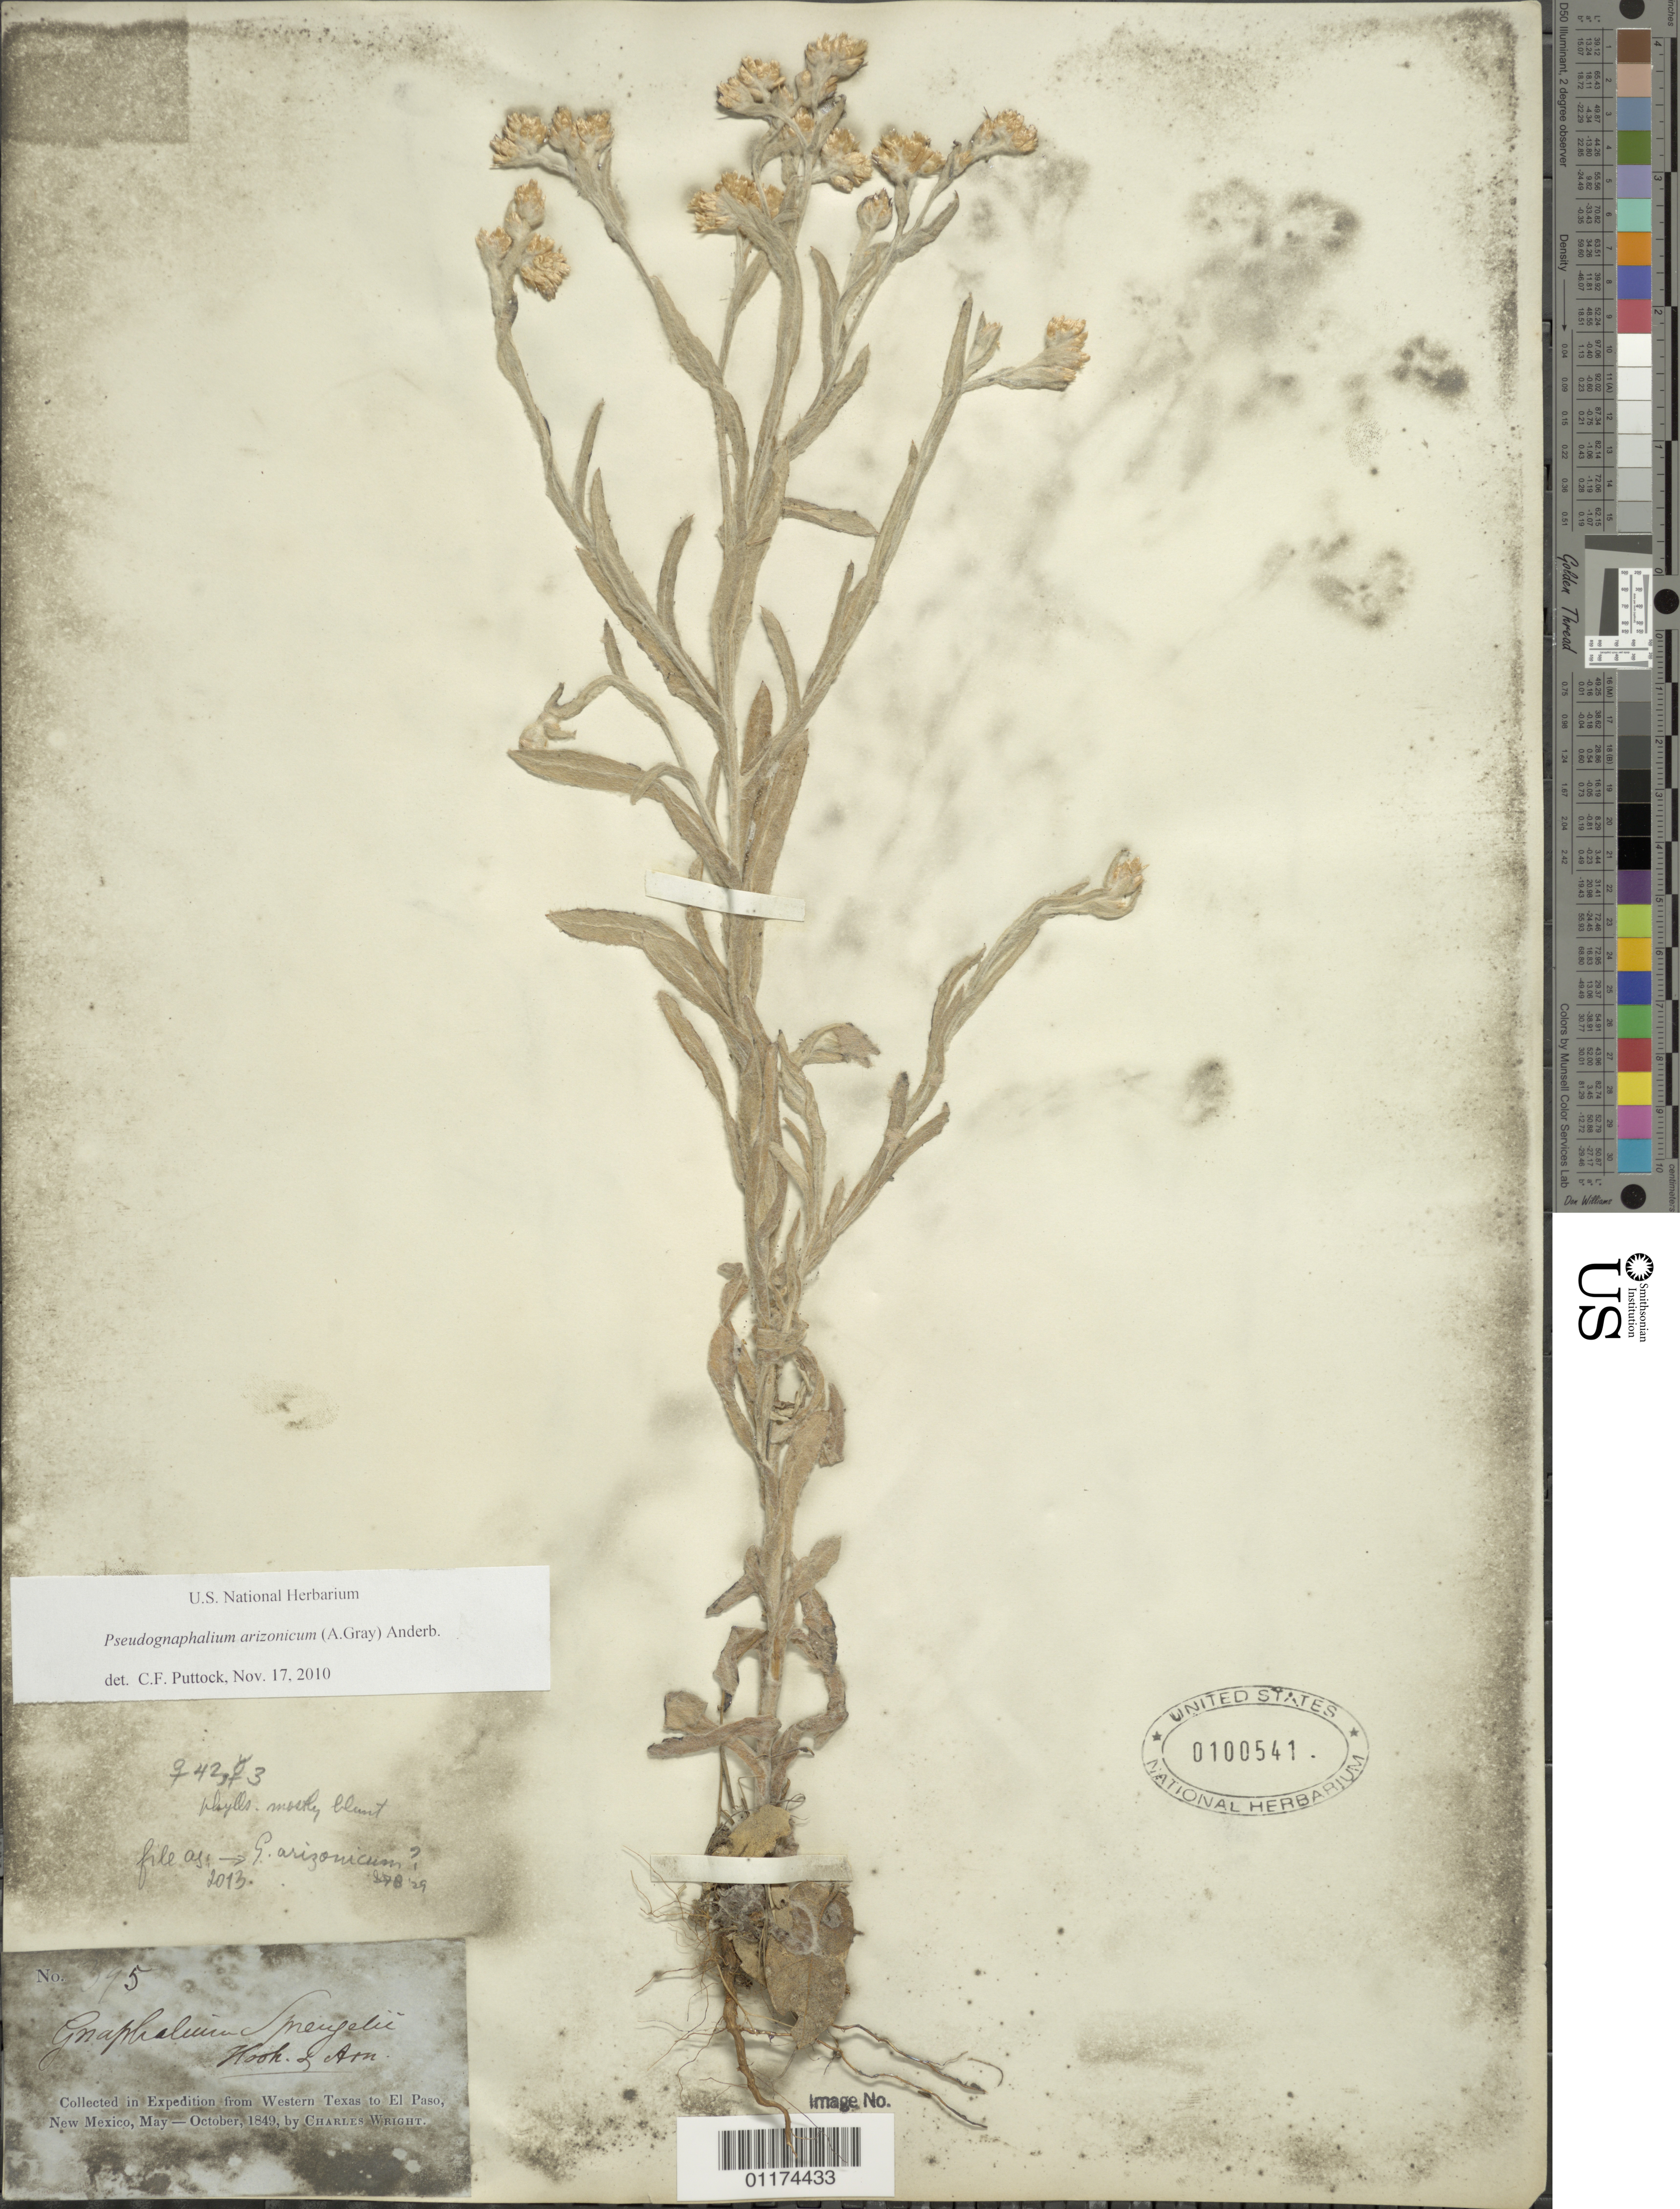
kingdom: Plantae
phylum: Tracheophyta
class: Magnoliopsida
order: Asterales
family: Asteraceae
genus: Pseudognaphalium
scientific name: Pseudognaphalium biolettii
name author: Anderb.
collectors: C. Wright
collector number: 395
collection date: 1849-05/1849-10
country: United States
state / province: New Mexico / Texas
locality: from Western Texas to El Paso, New Mexico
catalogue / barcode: US 100541